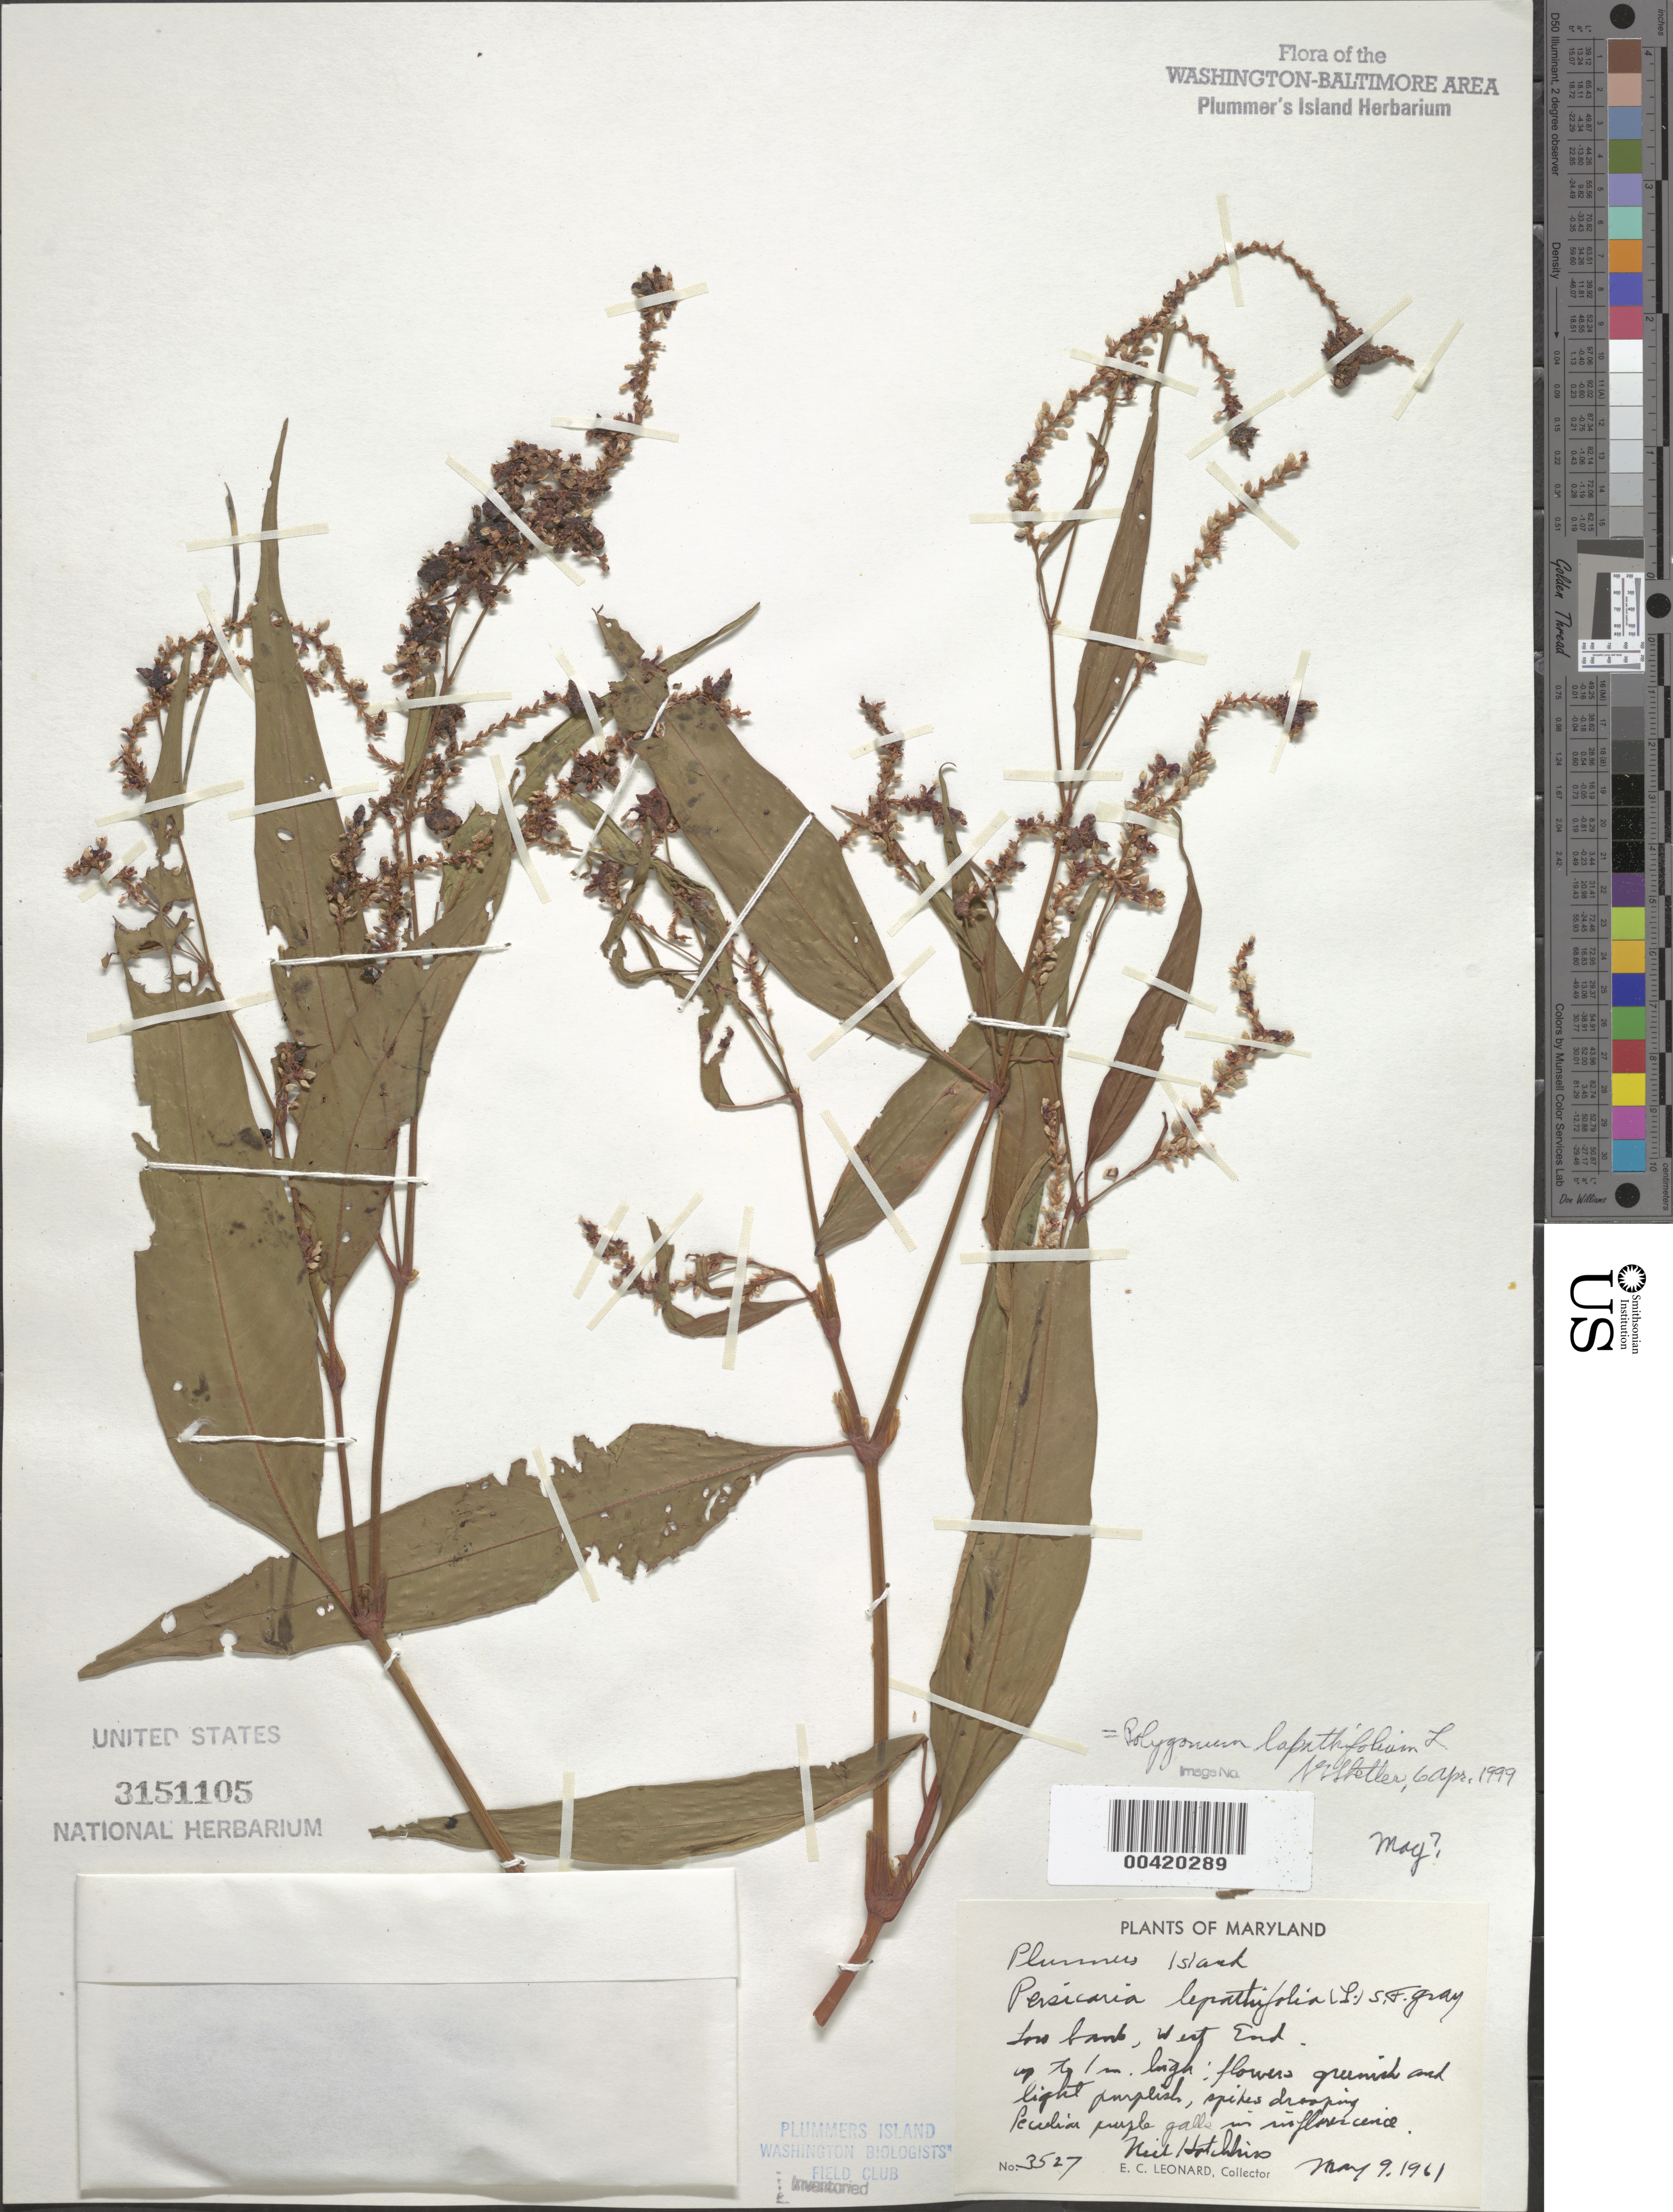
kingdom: Plantae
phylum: Tracheophyta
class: Magnoliopsida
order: Caryophyllales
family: Polygonaceae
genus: Polygonum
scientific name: Polygonum lapathifolium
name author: L.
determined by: Atha, D. E.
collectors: N. Hotchkiss & E. C. Leonard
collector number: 3527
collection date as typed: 09 May 1961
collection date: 1961-05-09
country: United States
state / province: Maryland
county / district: Montgomery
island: Plummers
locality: Plummer's Island, west end C. & O. Canal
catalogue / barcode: US 3151105